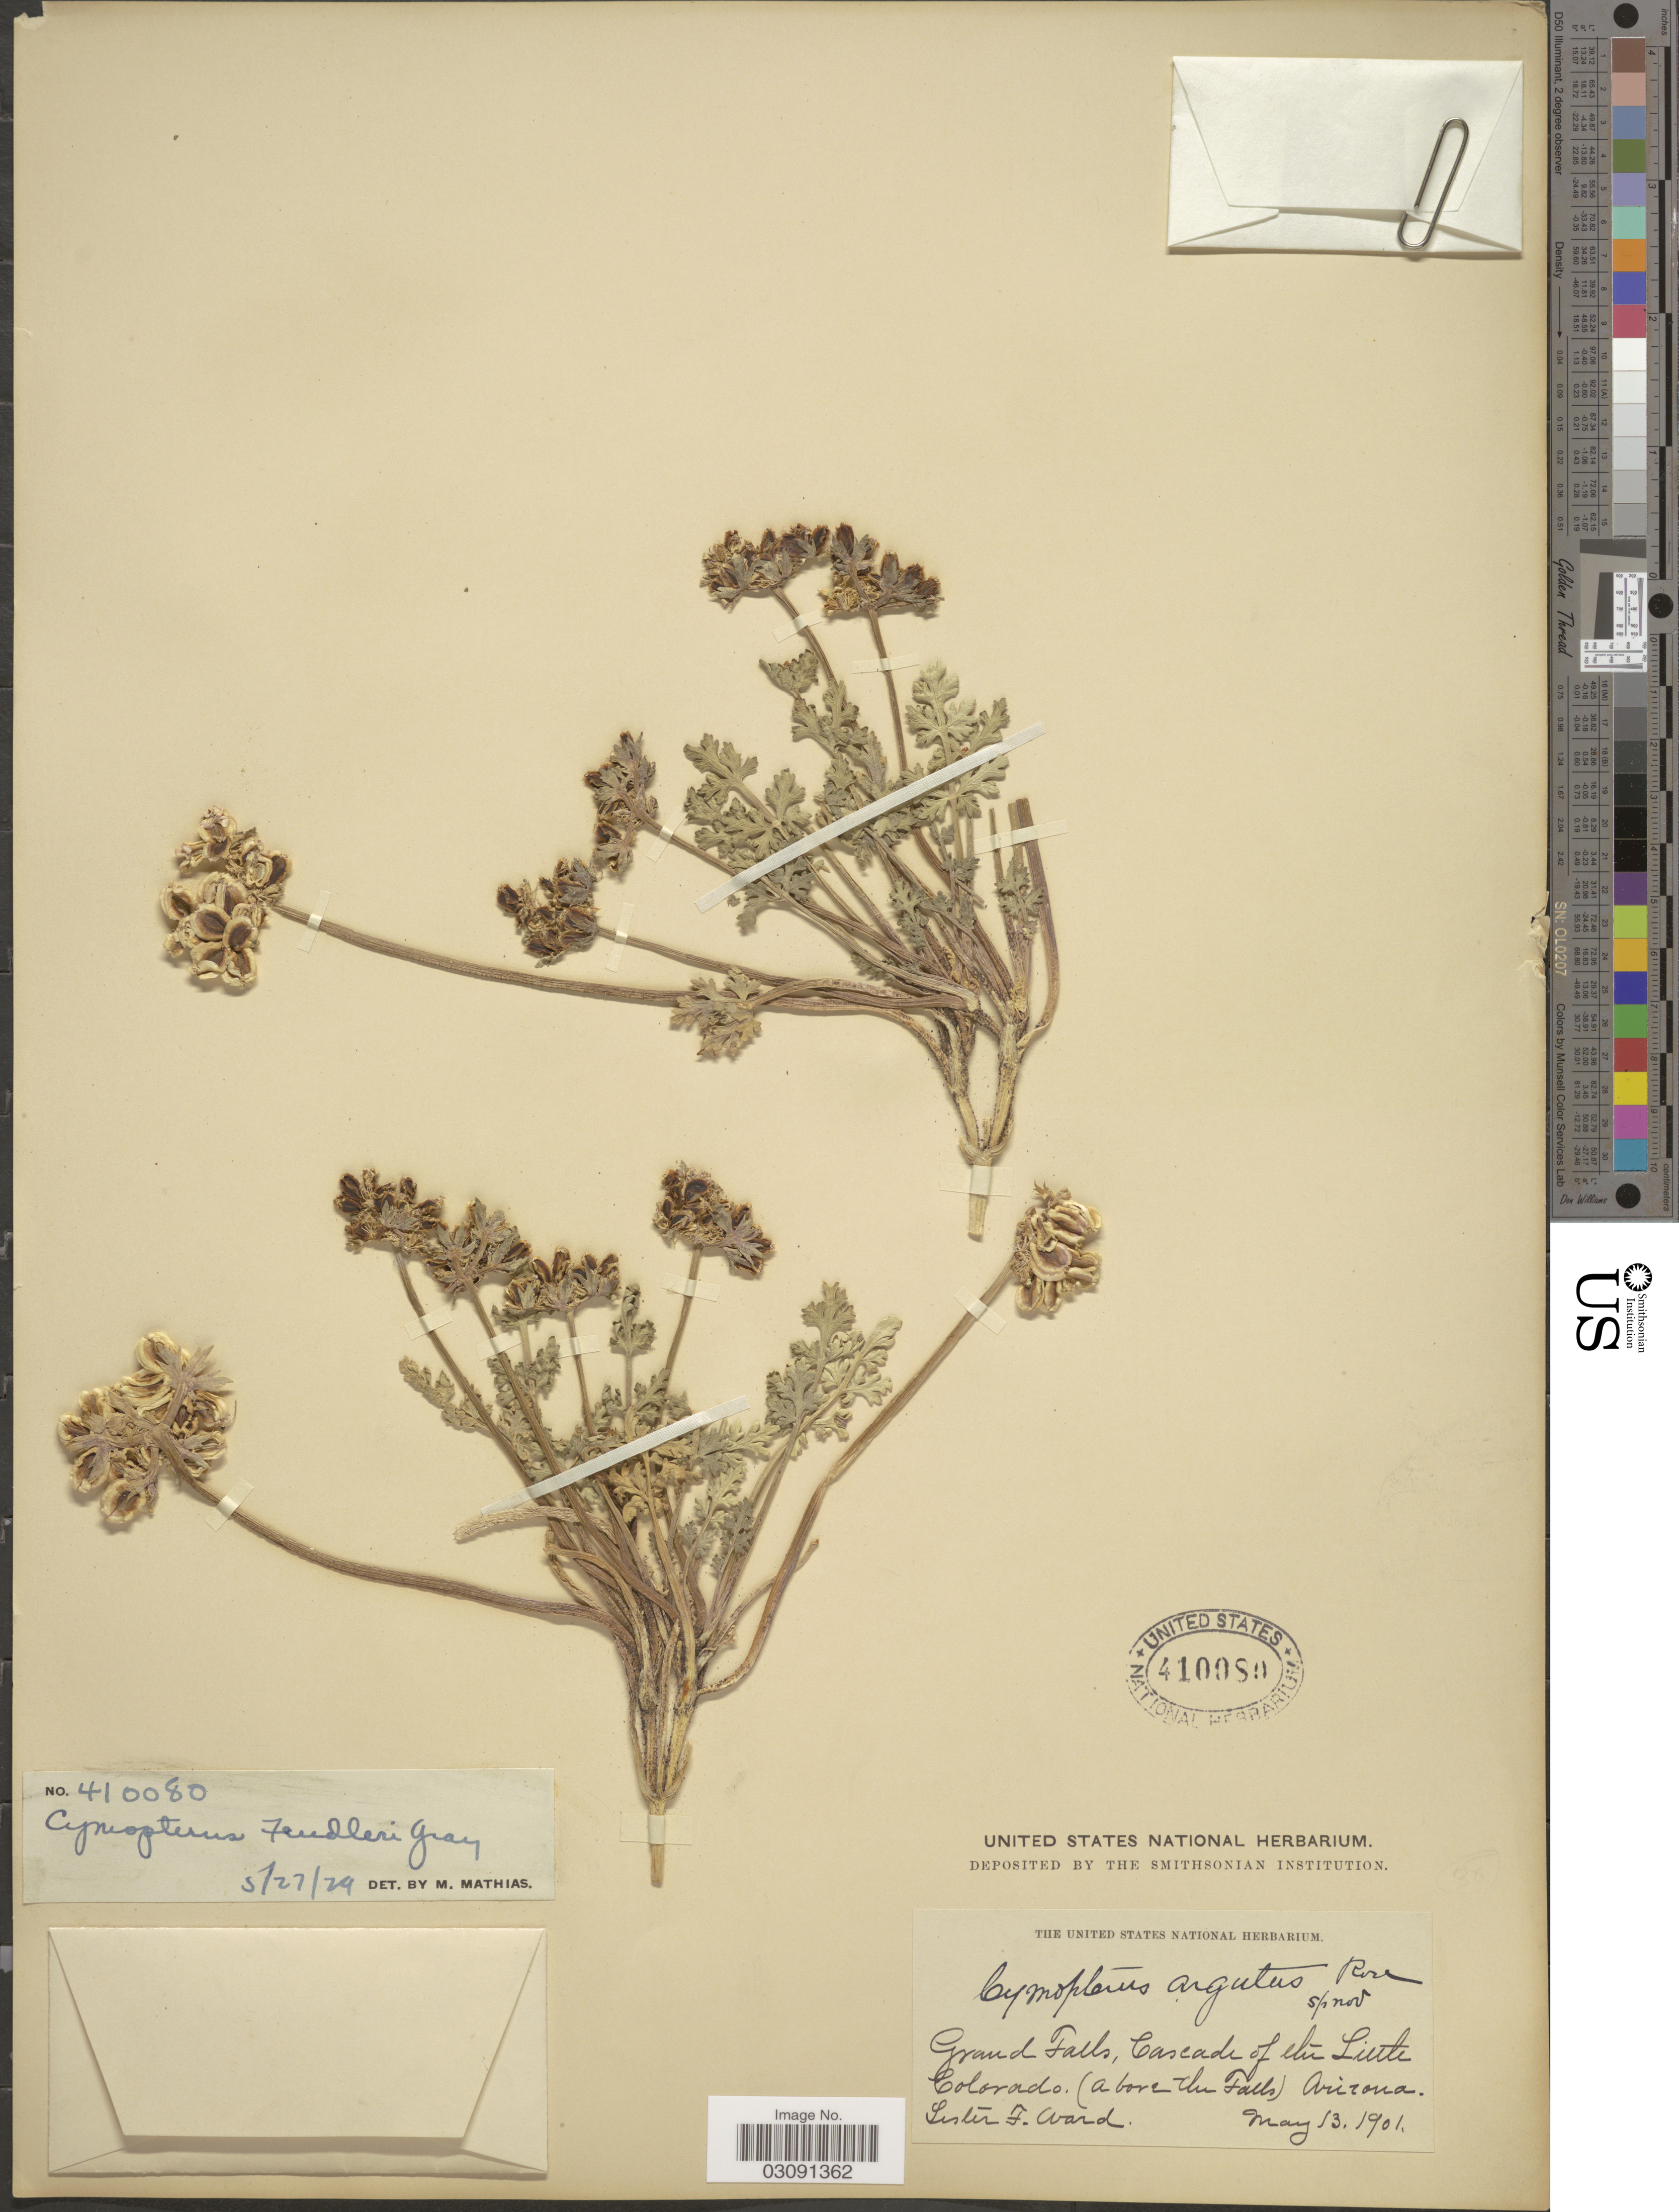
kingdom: Plantae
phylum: Tracheophyta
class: Magnoliopsida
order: Apiales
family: Apiaceae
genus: Cymopterus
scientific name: Cymopterus fendleri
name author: A. Gray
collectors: L. F. Ward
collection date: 1901-05-13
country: United States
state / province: Arizona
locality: Ground Falls, Cascade of the Little Colorado (above the Falls).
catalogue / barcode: US 410080